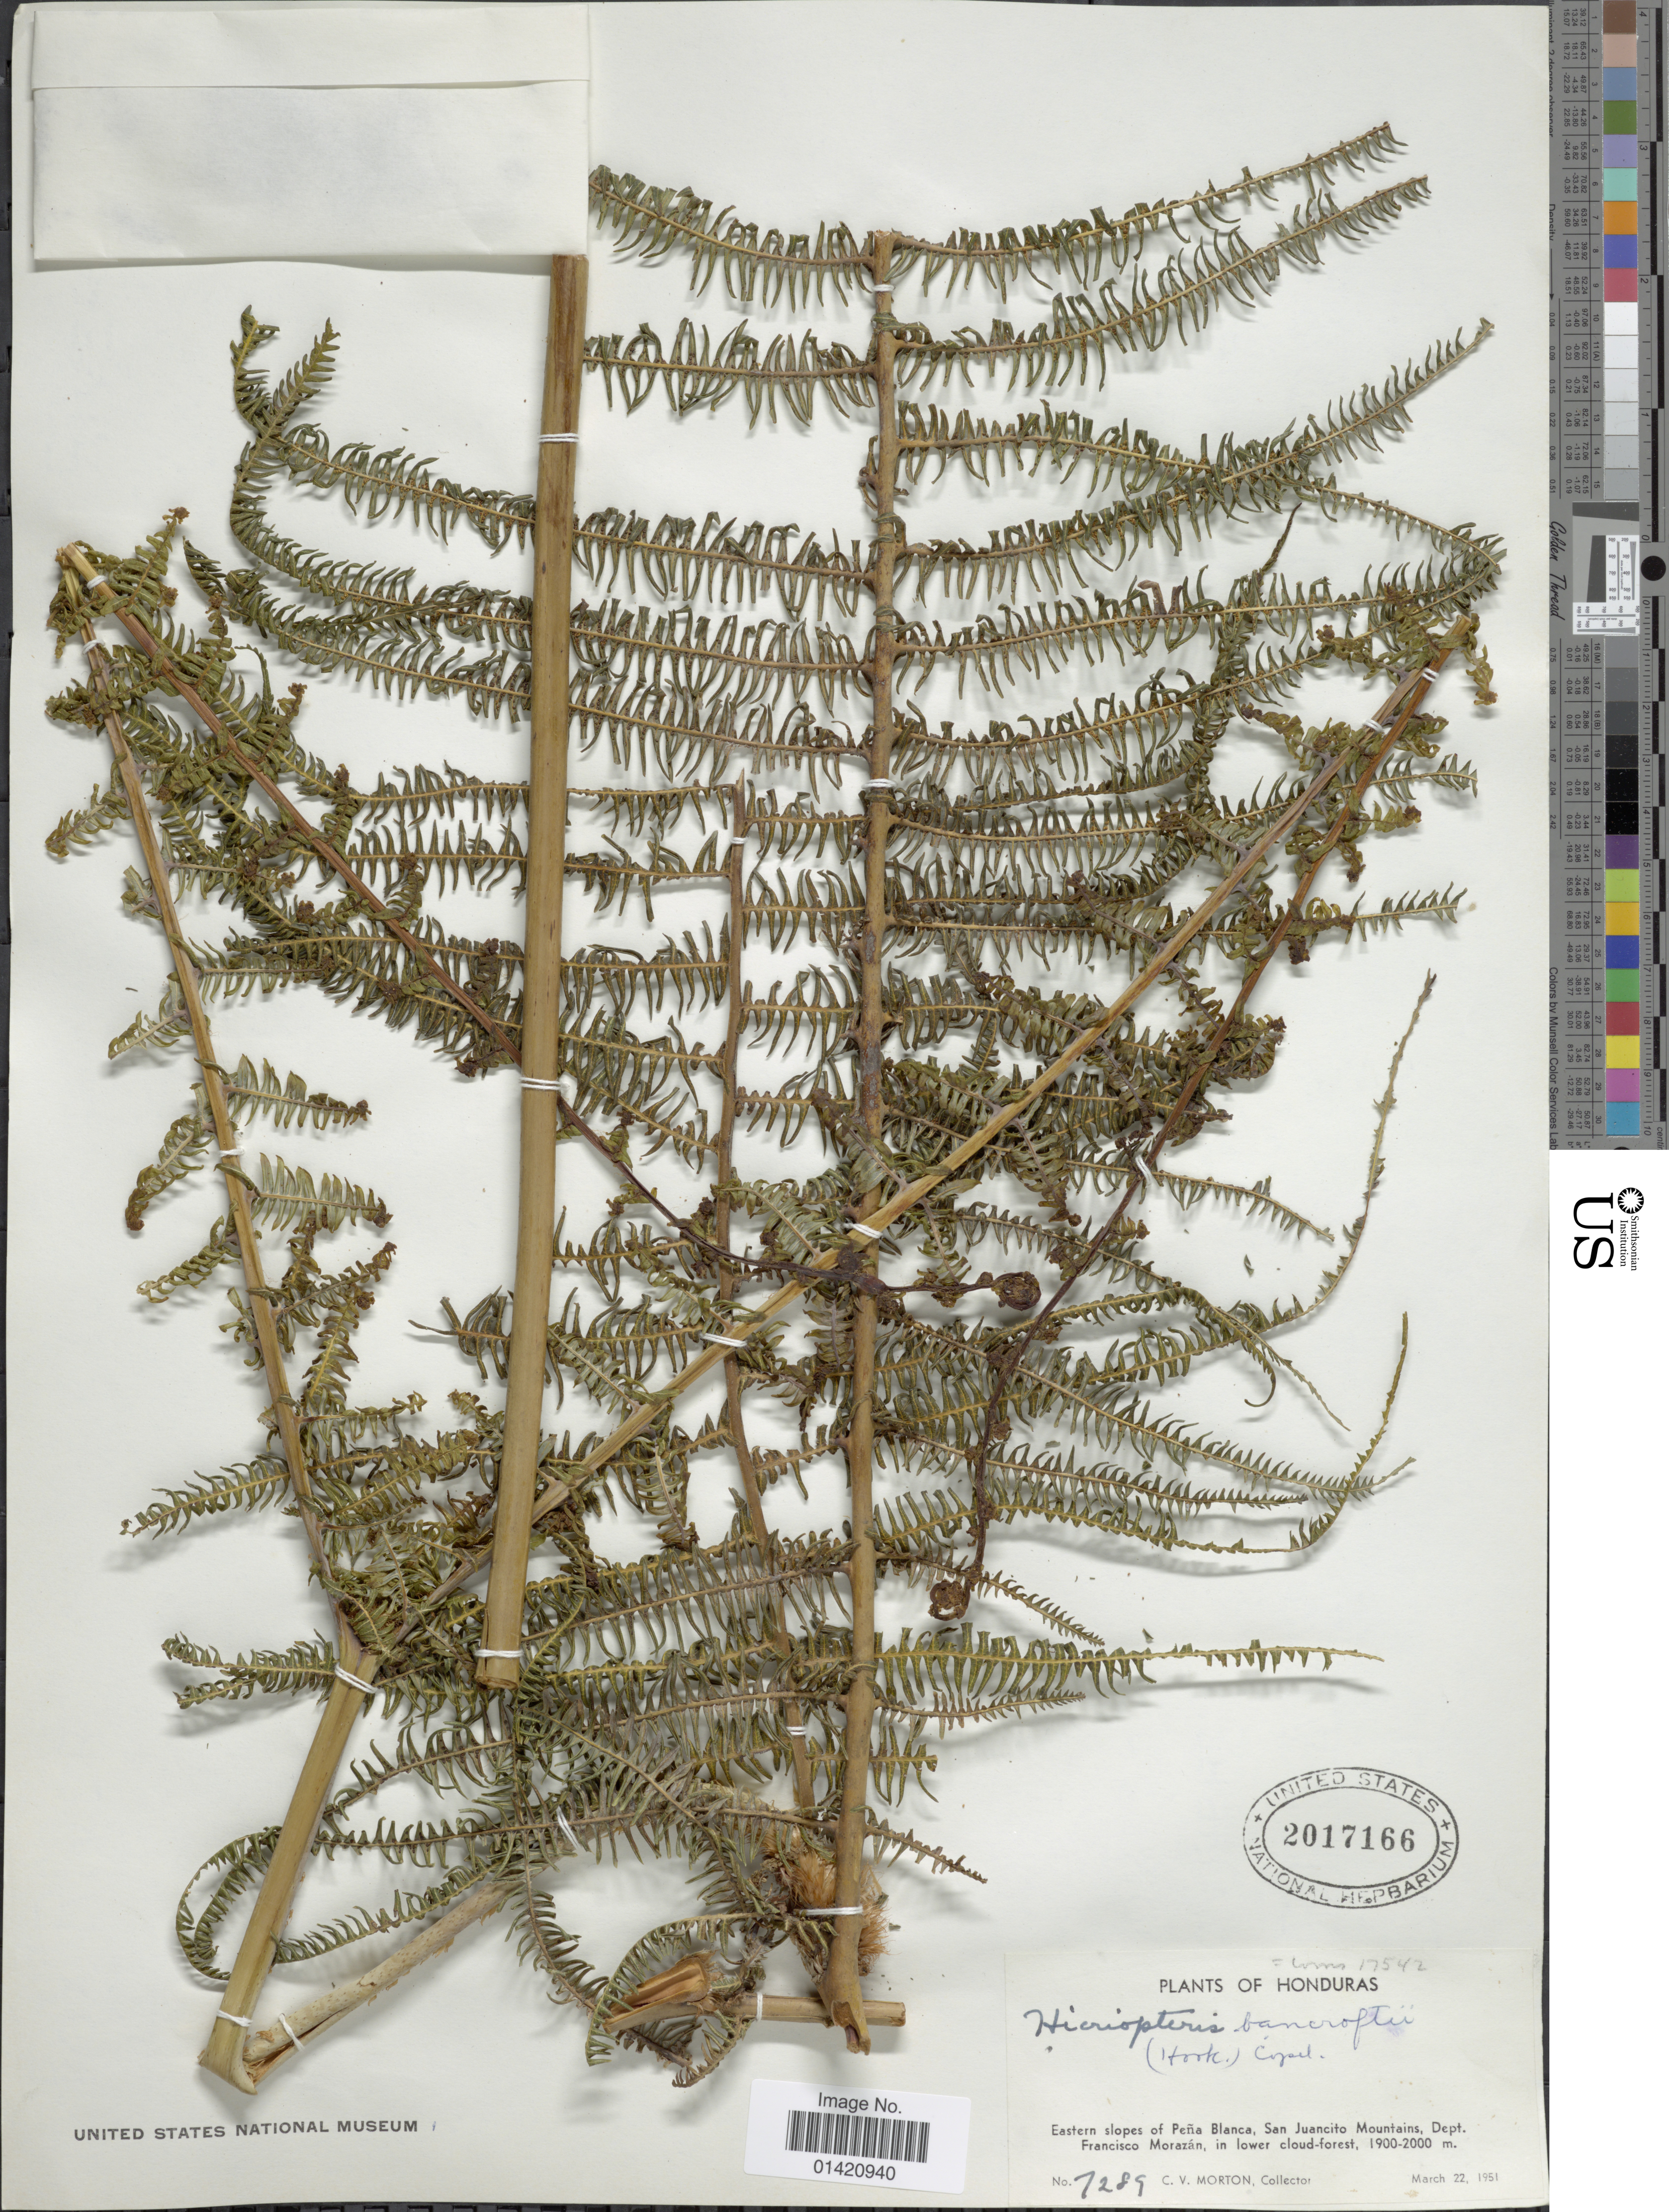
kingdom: Plantae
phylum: Tracheophyta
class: Polypodiopsida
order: Gleicheniales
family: Gleicheniaceae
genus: Diplopterygium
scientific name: Diplopterygium bancroftii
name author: (Hook.) A.R. Sm.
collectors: C. V. Morton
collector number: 7289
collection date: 1951-03-22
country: Honduras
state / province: Fco. Morazán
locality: Eastern slopes of Peña Blanca, San Juancito Mountains, Dept. Francisco Morazán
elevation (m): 1900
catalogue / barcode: US 2017166